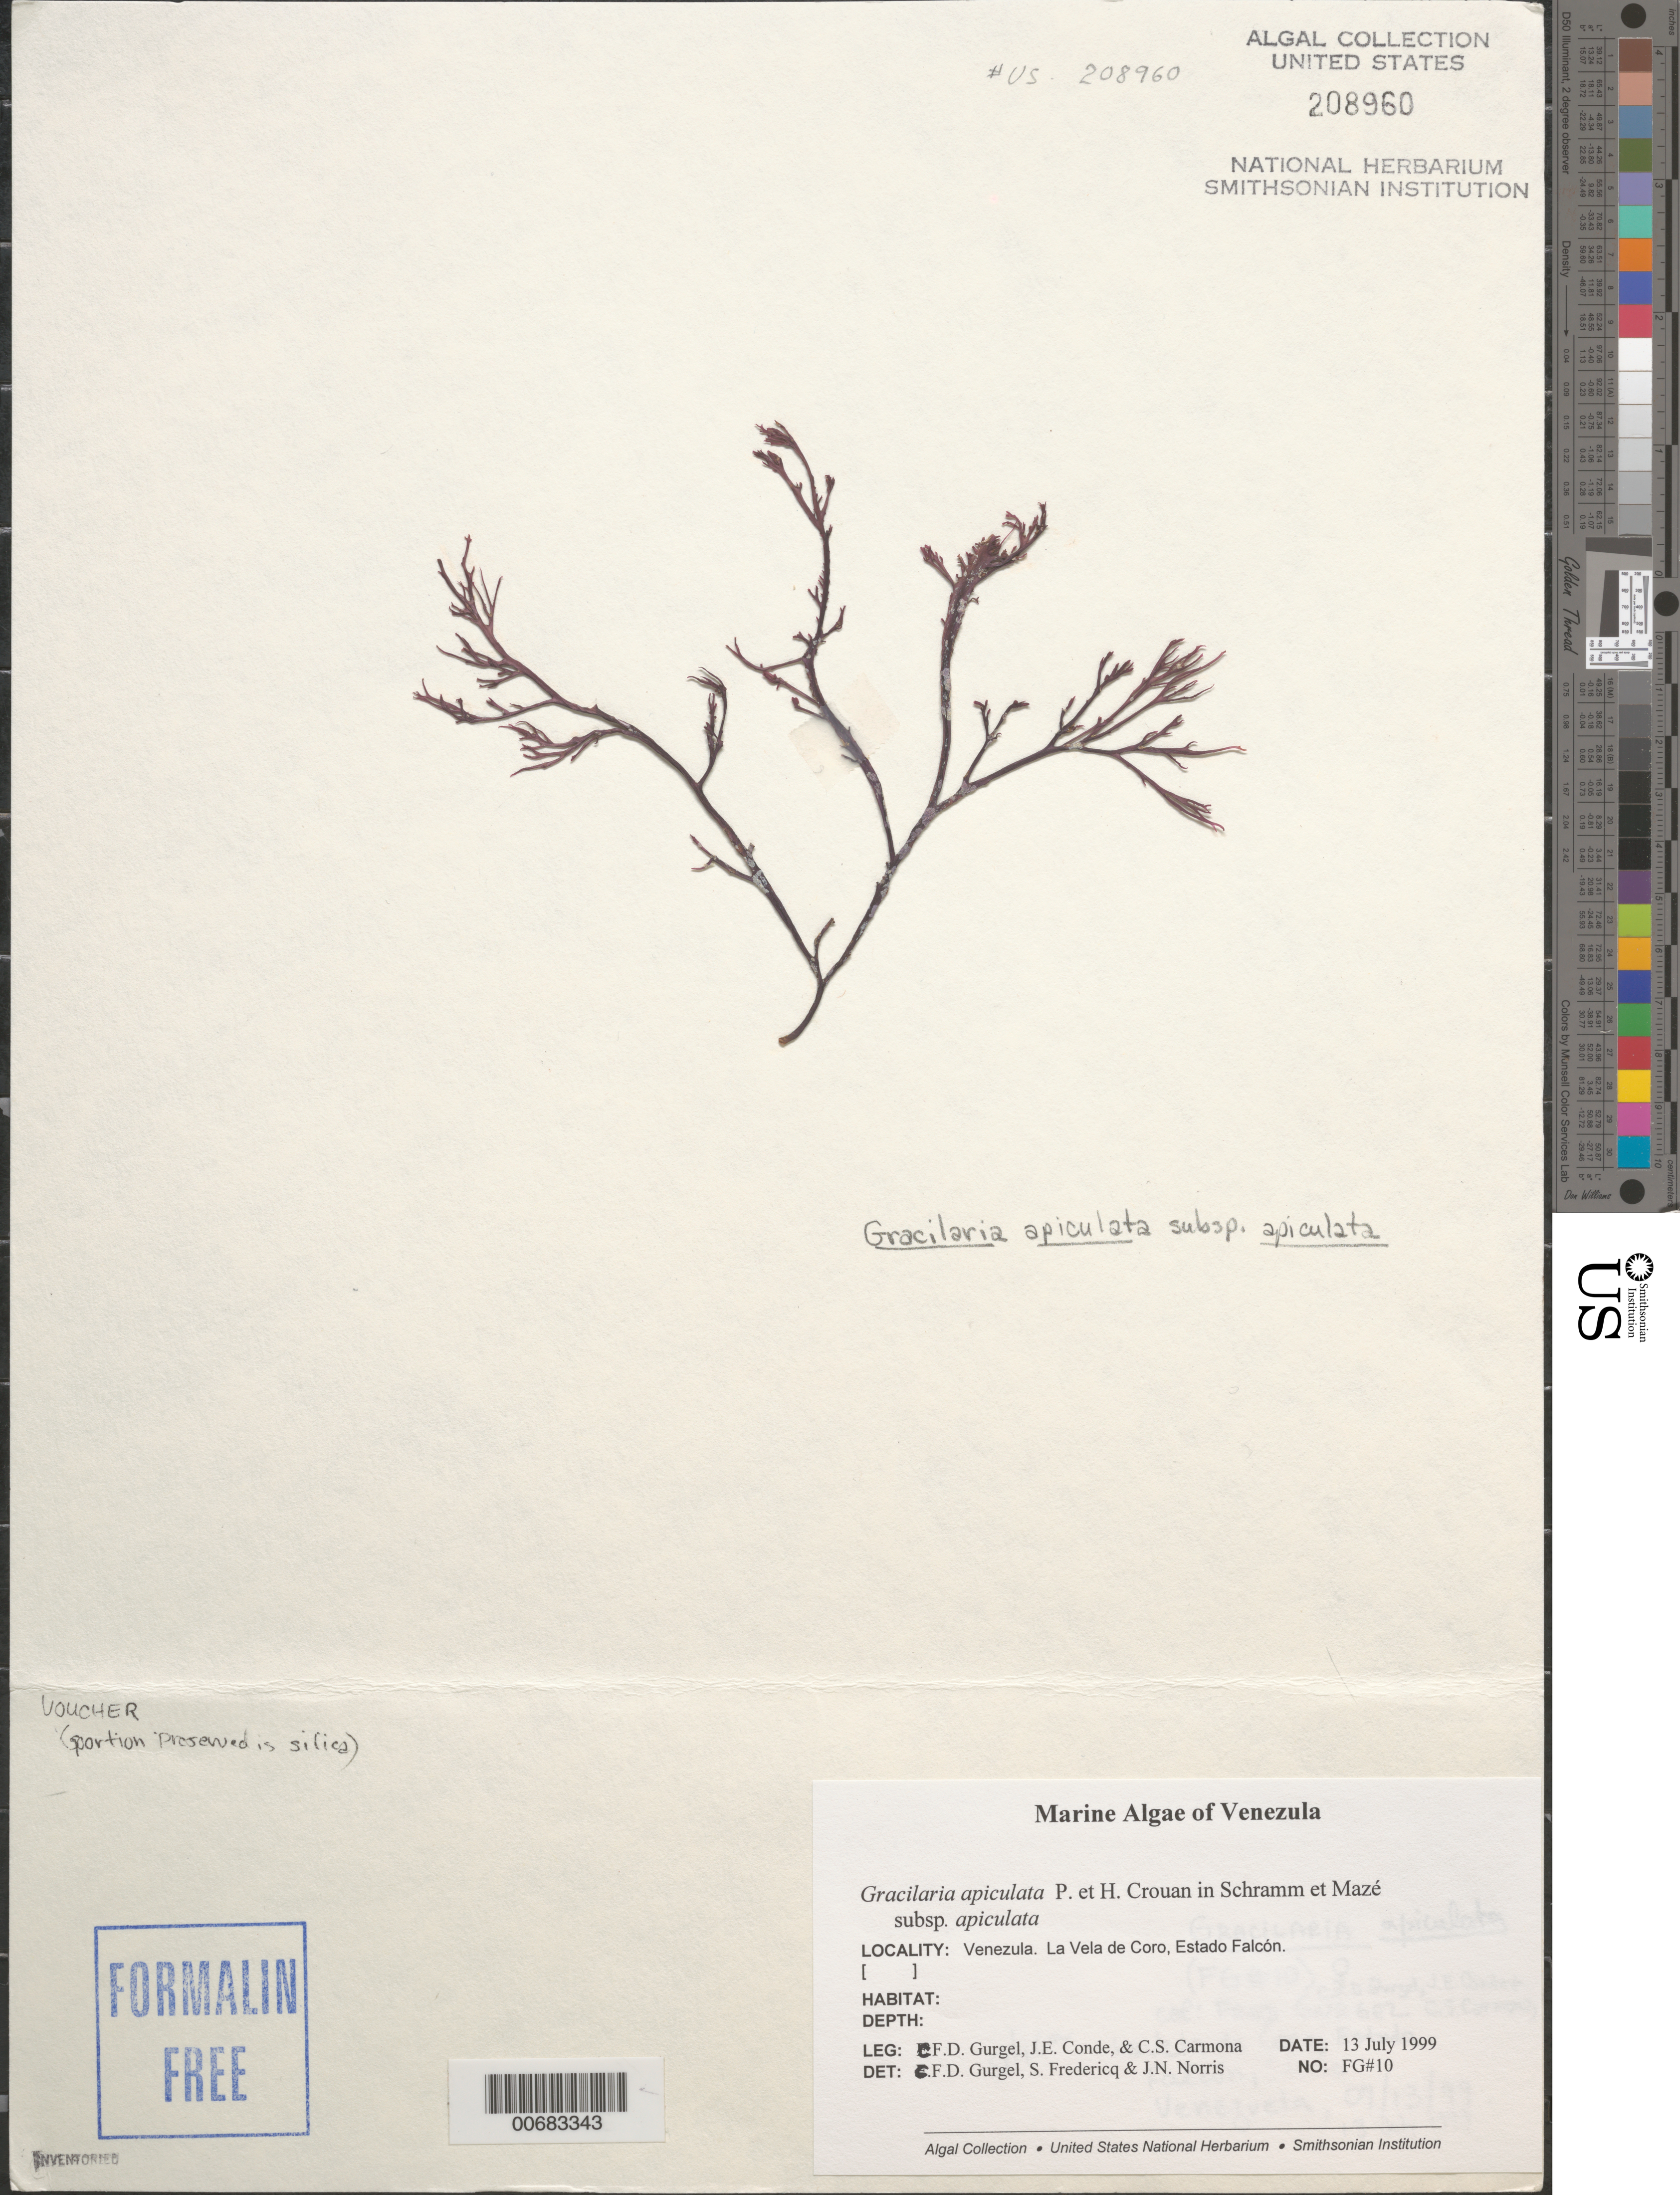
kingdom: Plantae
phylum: Rhodophyta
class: Florideophyceae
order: Gracilariales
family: Gracilariaceae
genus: Gracilaria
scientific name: Gracilaria apiculata subsp. apiculata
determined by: Gurgel, C. F.; Fredericq, S.; Norris, J. N.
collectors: C. Gurgel, J. Conde & C. Carmona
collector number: FG-10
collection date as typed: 13 Jul 1999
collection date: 1999-07-13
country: Venezuela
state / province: Falcón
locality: La Vela de Coro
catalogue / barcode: US 208960